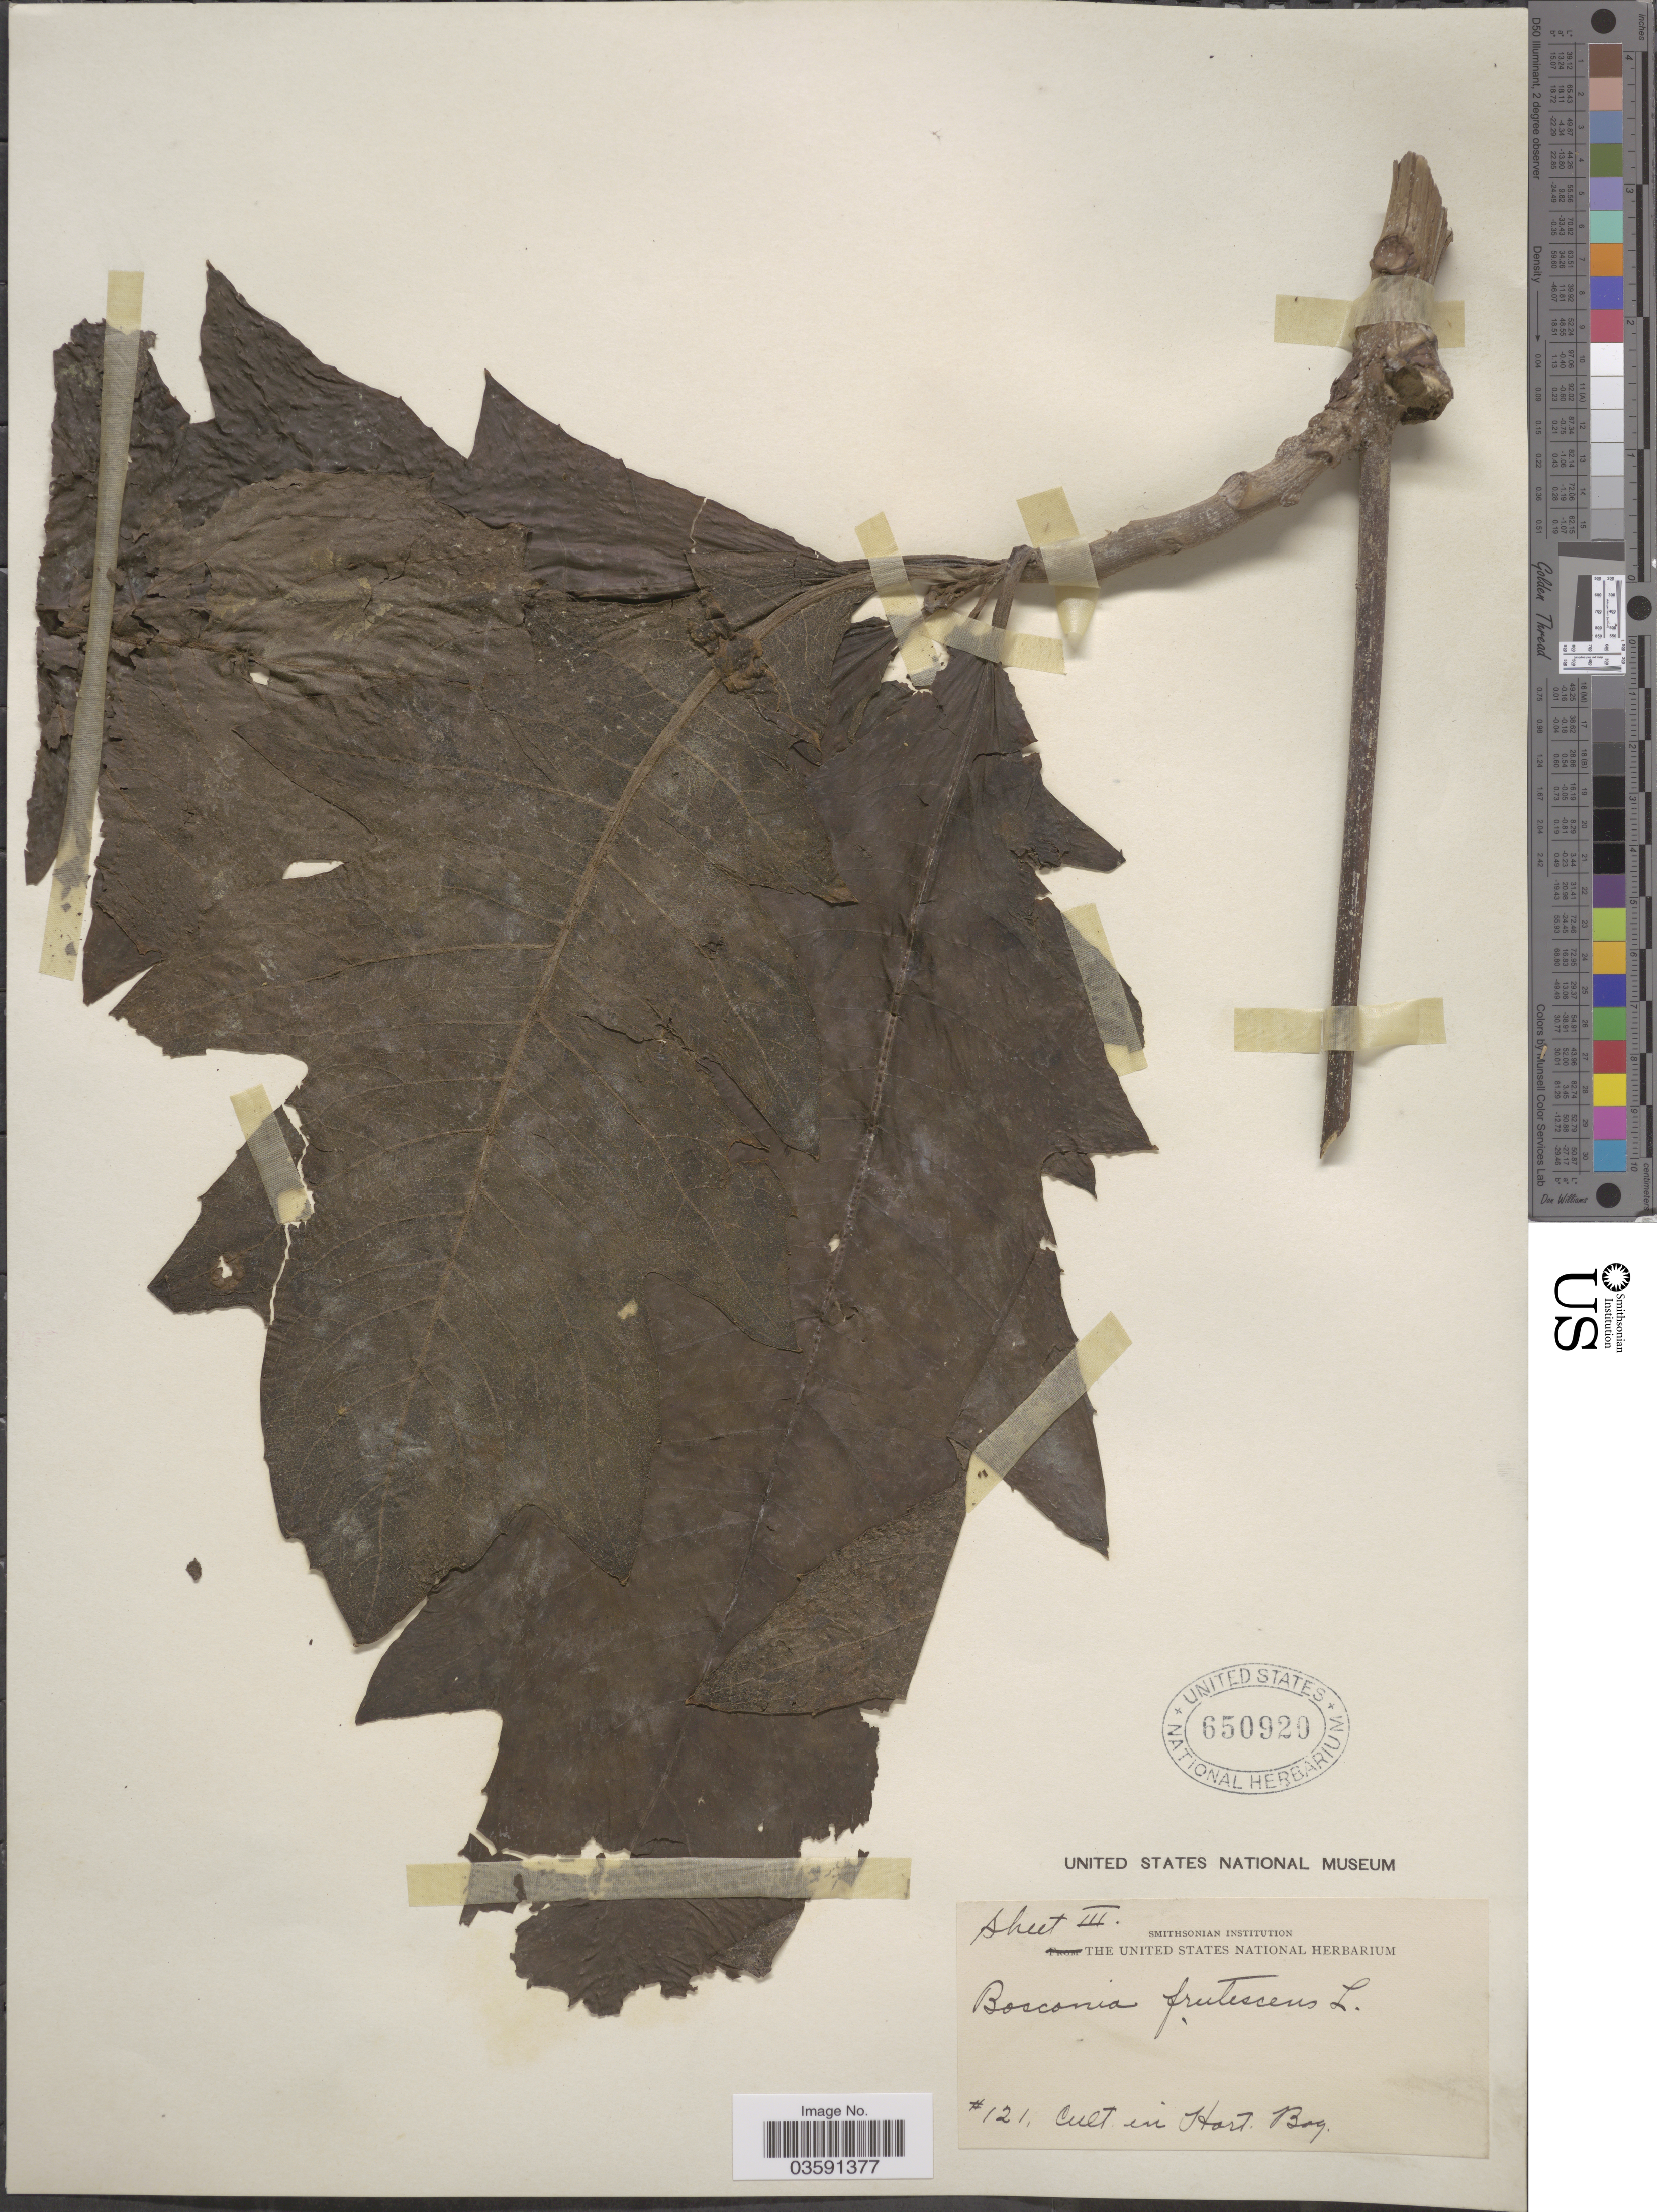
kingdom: Plantae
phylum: Tracheophyta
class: Magnoliopsida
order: Ranunculales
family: Papaveraceae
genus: Bocconia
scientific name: Bocconia frutescens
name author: L.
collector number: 121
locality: Cult. in Hort. Bog.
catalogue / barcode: US 650920